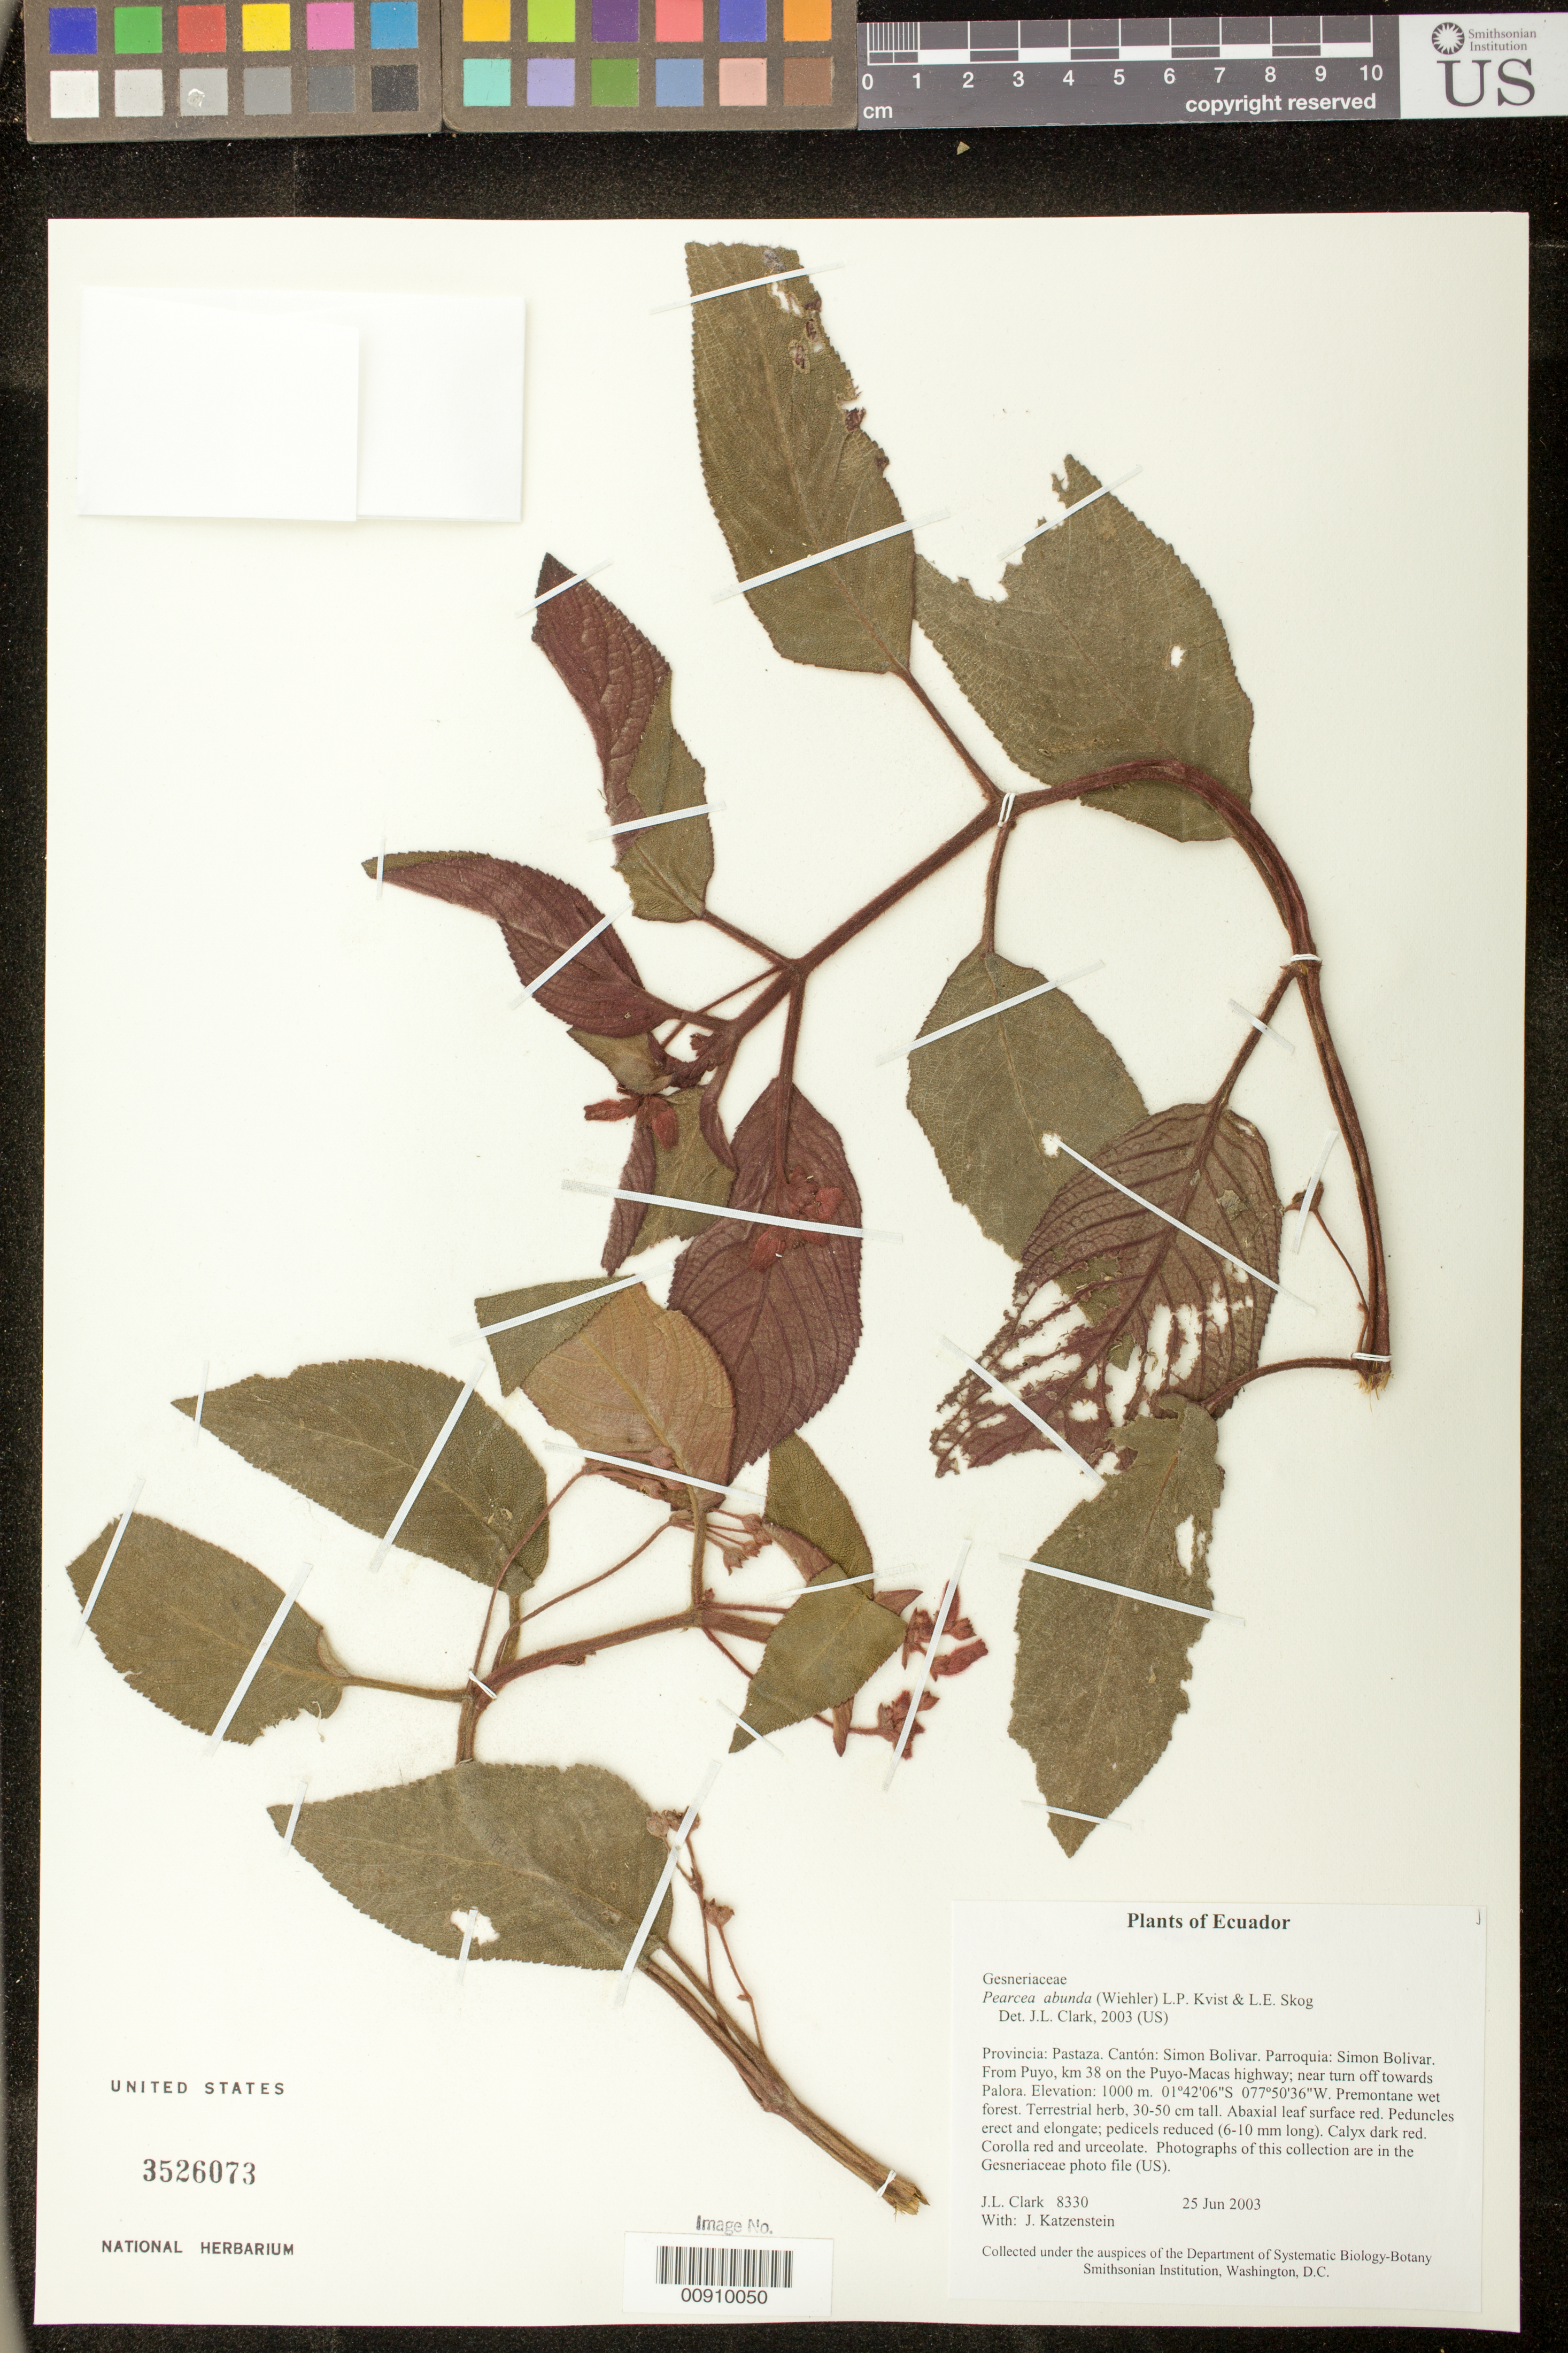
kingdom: Plantae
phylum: Tracheophyta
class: Magnoliopsida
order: Lamiales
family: Gesneriaceae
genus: Pearcea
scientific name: Pearcea abunda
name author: (Wiehler) L.P. Kvist & L.E. Skog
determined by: Clark, J. L., (SEL), The Marie Selby Botanical Garden (UNITED STATES)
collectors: J. L. Clark & J. Katzenstein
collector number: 8330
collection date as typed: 25 Jun 2003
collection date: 2003-06-25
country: Ecuador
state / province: Pastaza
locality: Simon Bolivar. Parroquia: Simon Bolivar. From Puyo, km 38 on the Puyo-Macas highway; near turn off towards Palora.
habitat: Premontane wet forest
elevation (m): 1000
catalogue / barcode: US 3526073